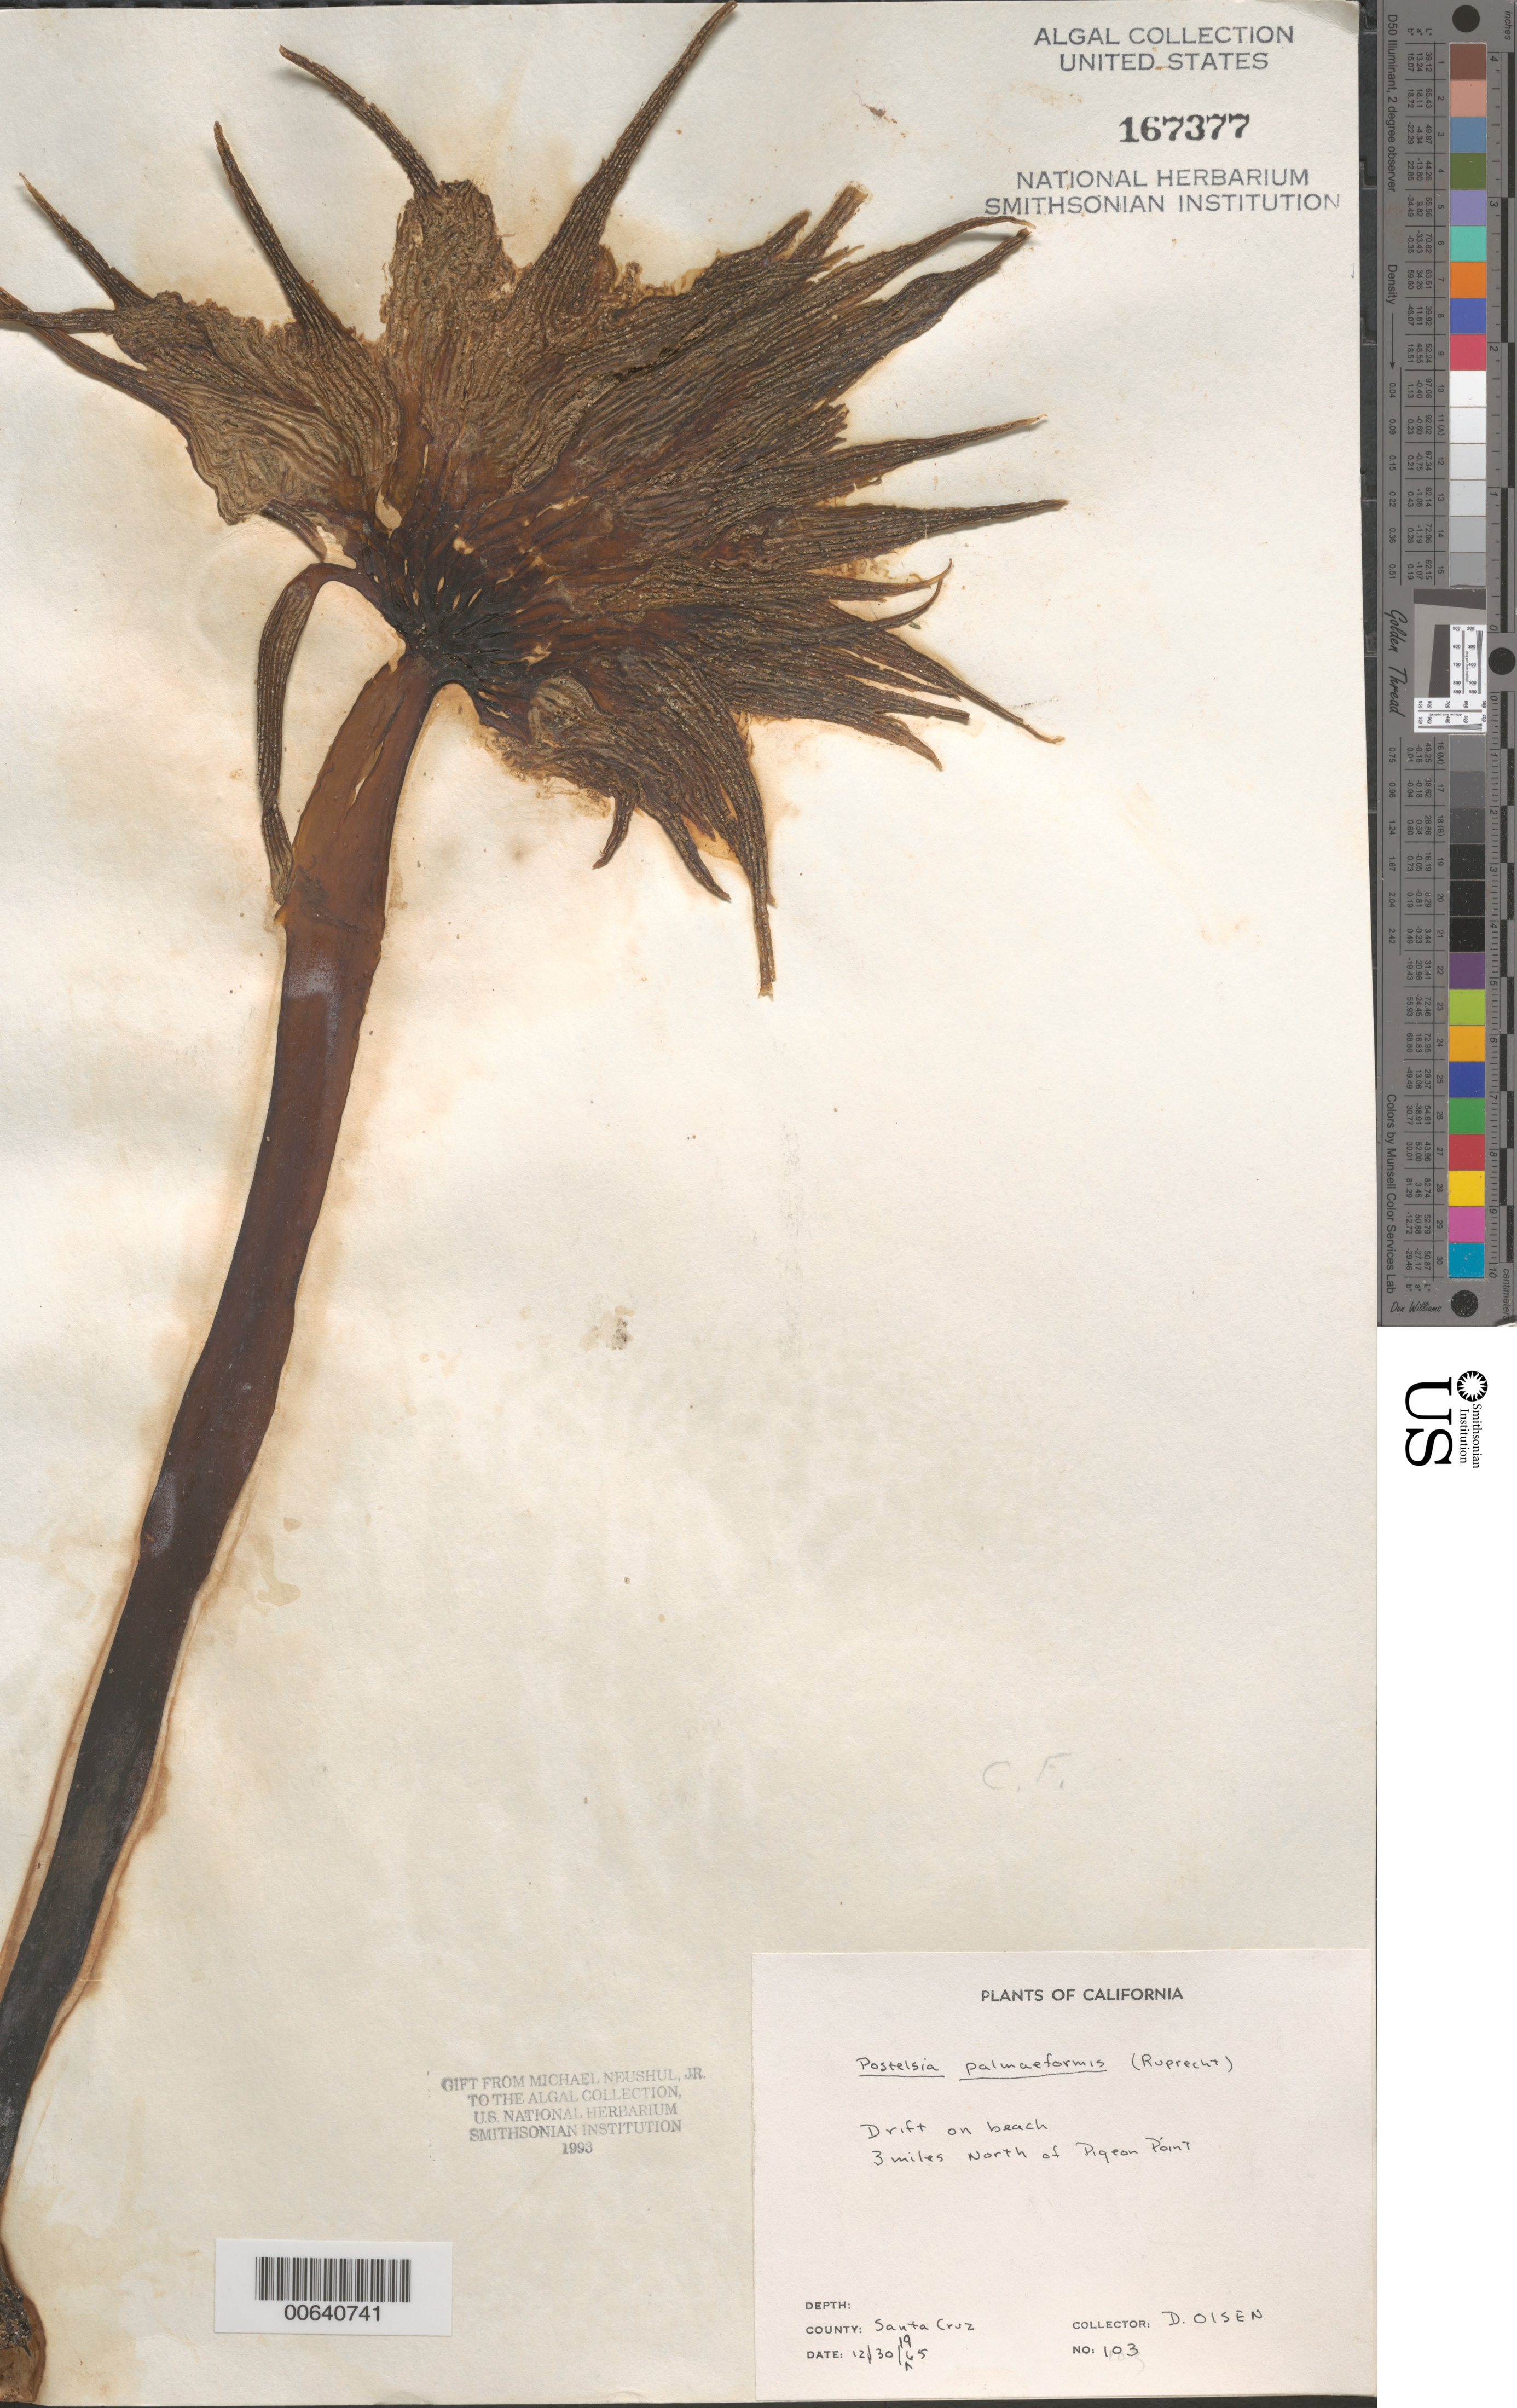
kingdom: Chromista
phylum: Ochrophyta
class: Phaeophyceae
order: Laminariales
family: Laminariaceae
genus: Postelsia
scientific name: Postelsia palmaeformis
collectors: D. Olsen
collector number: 103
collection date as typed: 30 Dec 1965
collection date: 1965-12-30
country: United States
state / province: California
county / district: Santa Cruz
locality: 3 miles north of Pigeon Point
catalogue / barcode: US 167377